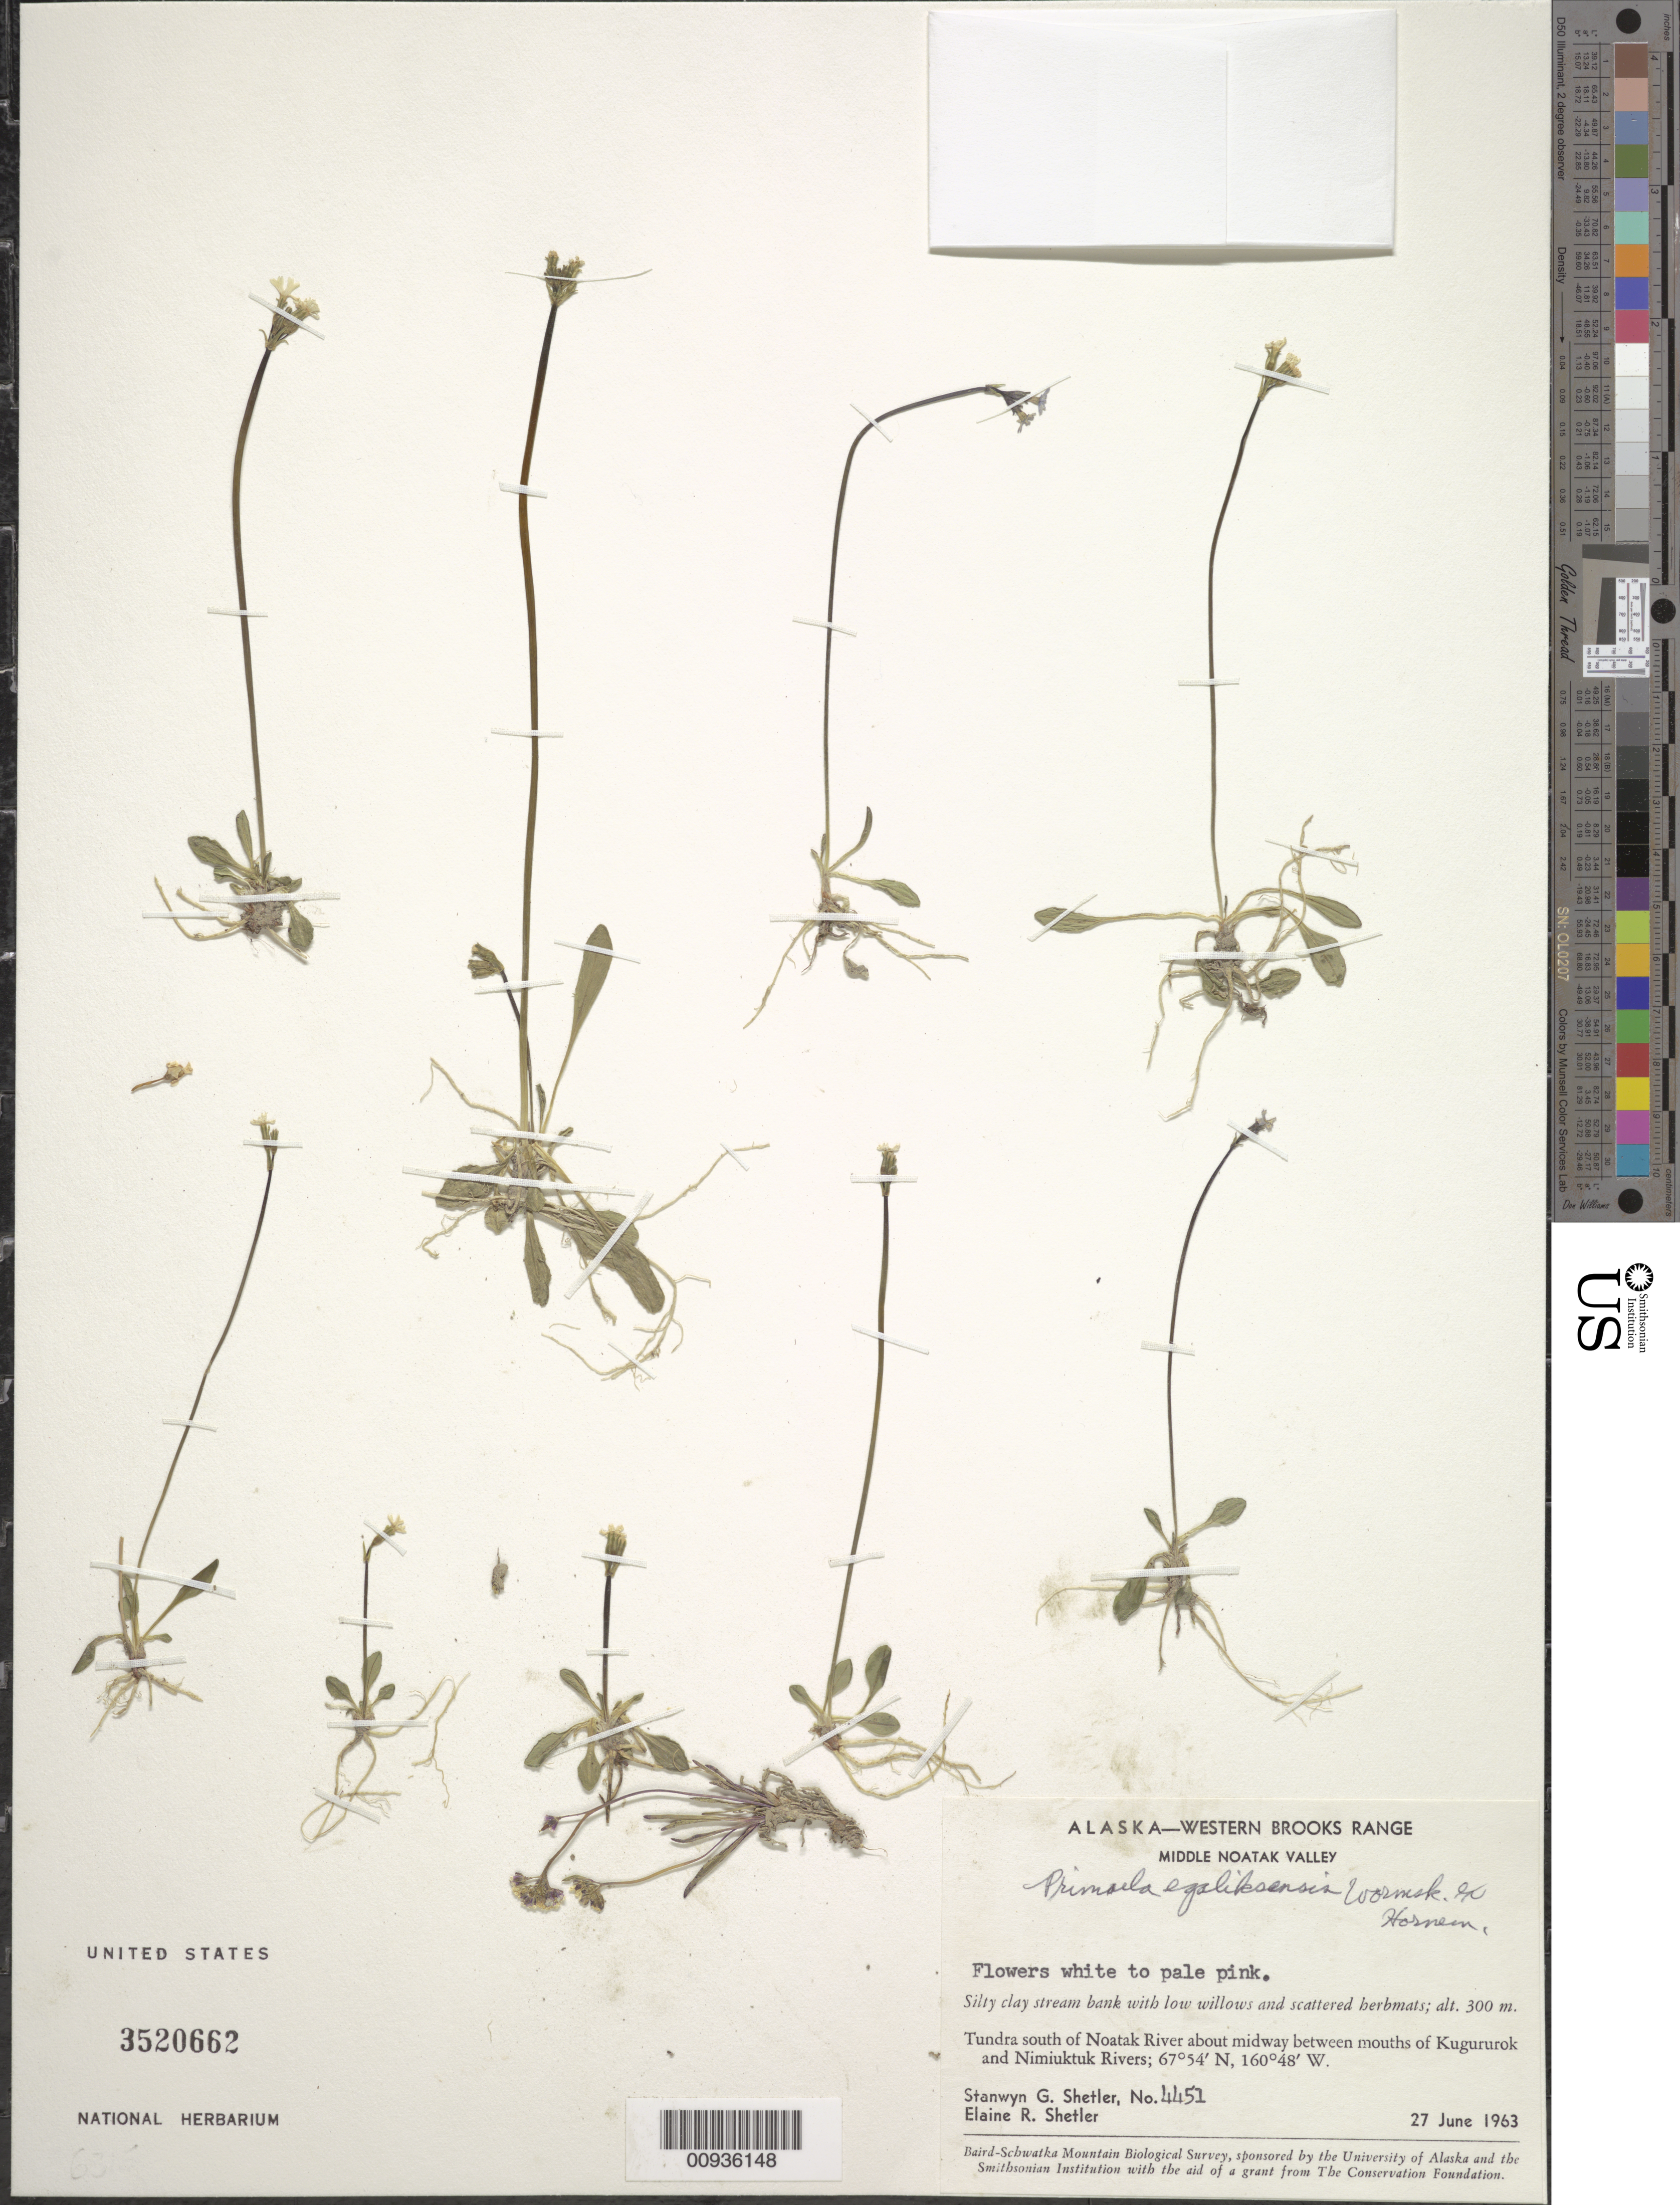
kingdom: Plantae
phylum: Tracheophyta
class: Magnoliopsida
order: Ericales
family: Primulaceae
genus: Primula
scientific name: Primula egaliksensis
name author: Wormsk.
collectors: S. Shetler & E. R. Shetler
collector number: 4451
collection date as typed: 27 Jun 1963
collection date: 1963-06-27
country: United States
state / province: Alaska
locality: S of Noatak River about midway between mouths of Kugururok and Nimiuktuk Rivers. Western Brooks Range, Middle Noatak Valley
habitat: Tundra. Silty clay stream bank with low willows and scattered herbmats.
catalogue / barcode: US 3520662